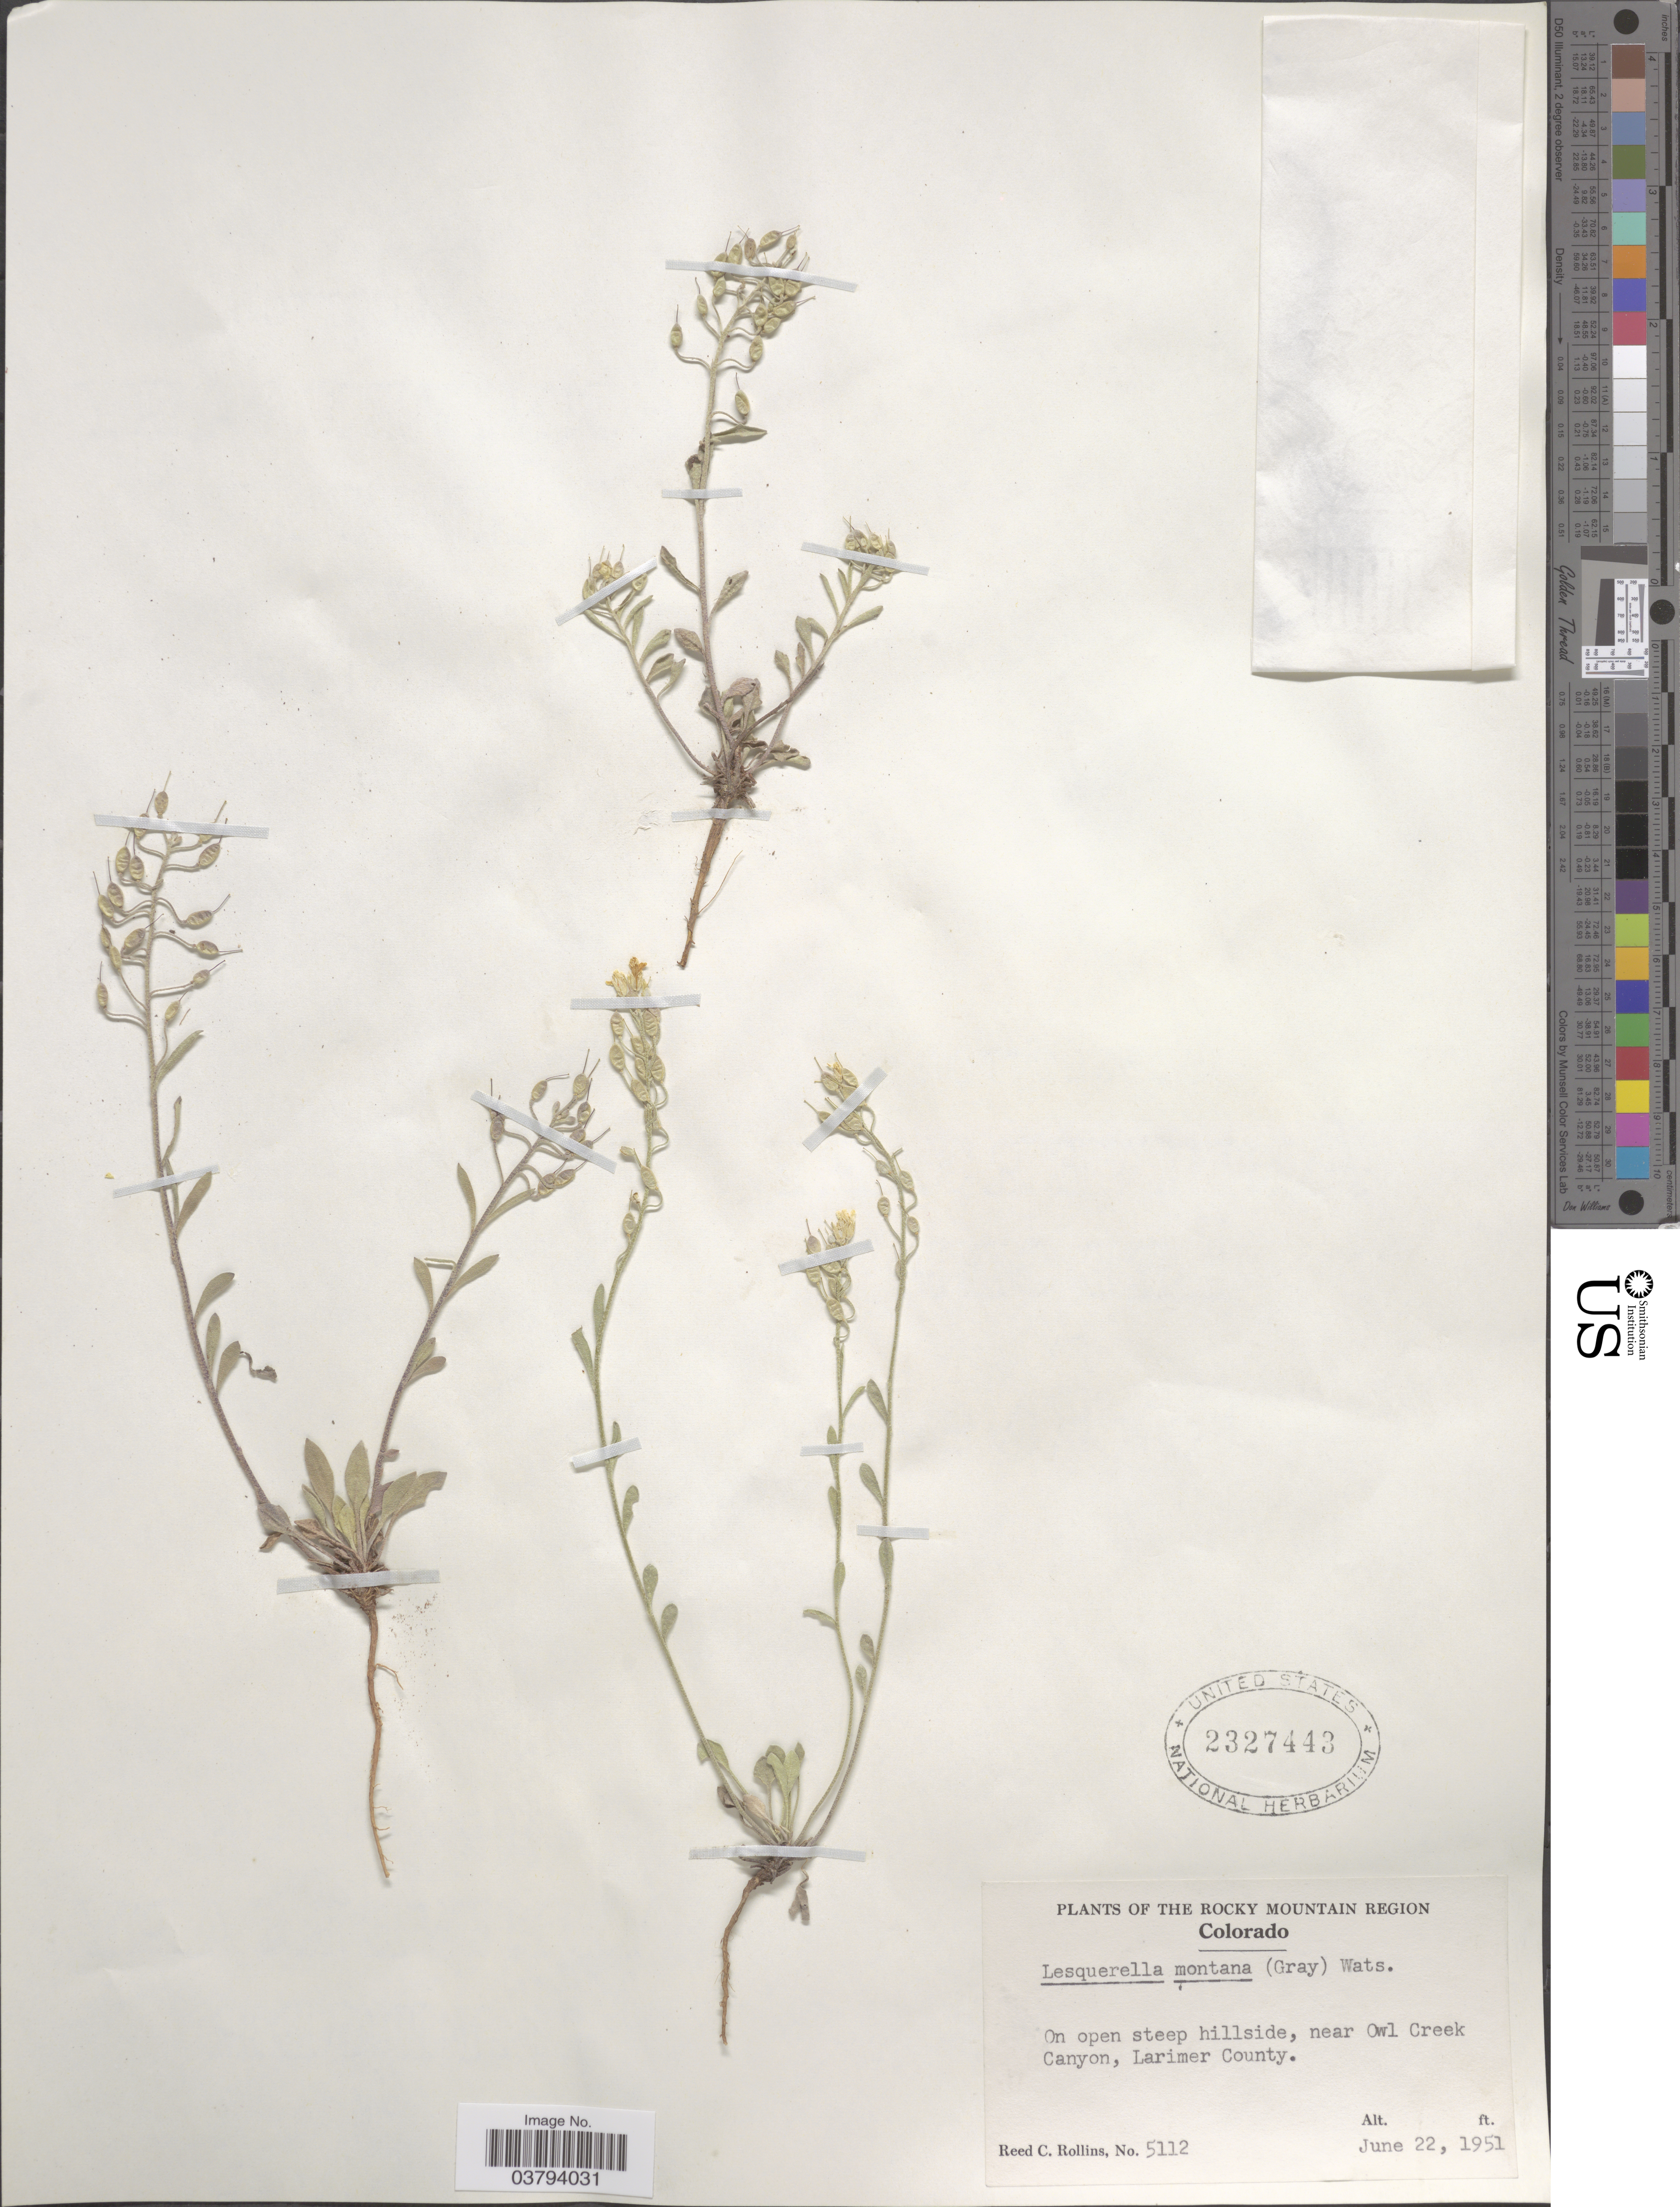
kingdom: Plantae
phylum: Tracheophyta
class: Magnoliopsida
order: Brassicales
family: Brassicaceae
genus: Lesquerella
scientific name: Lesquerella montana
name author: (A. Gray) S. Watson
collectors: R. C. Rollins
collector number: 5112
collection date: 1951-06-22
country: United States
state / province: Colorado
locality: The Rocky Mountain Region. On open steep hillside, near Owl Creek Canyon, Larimer County.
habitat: on open steep hillside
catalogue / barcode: US 2327443